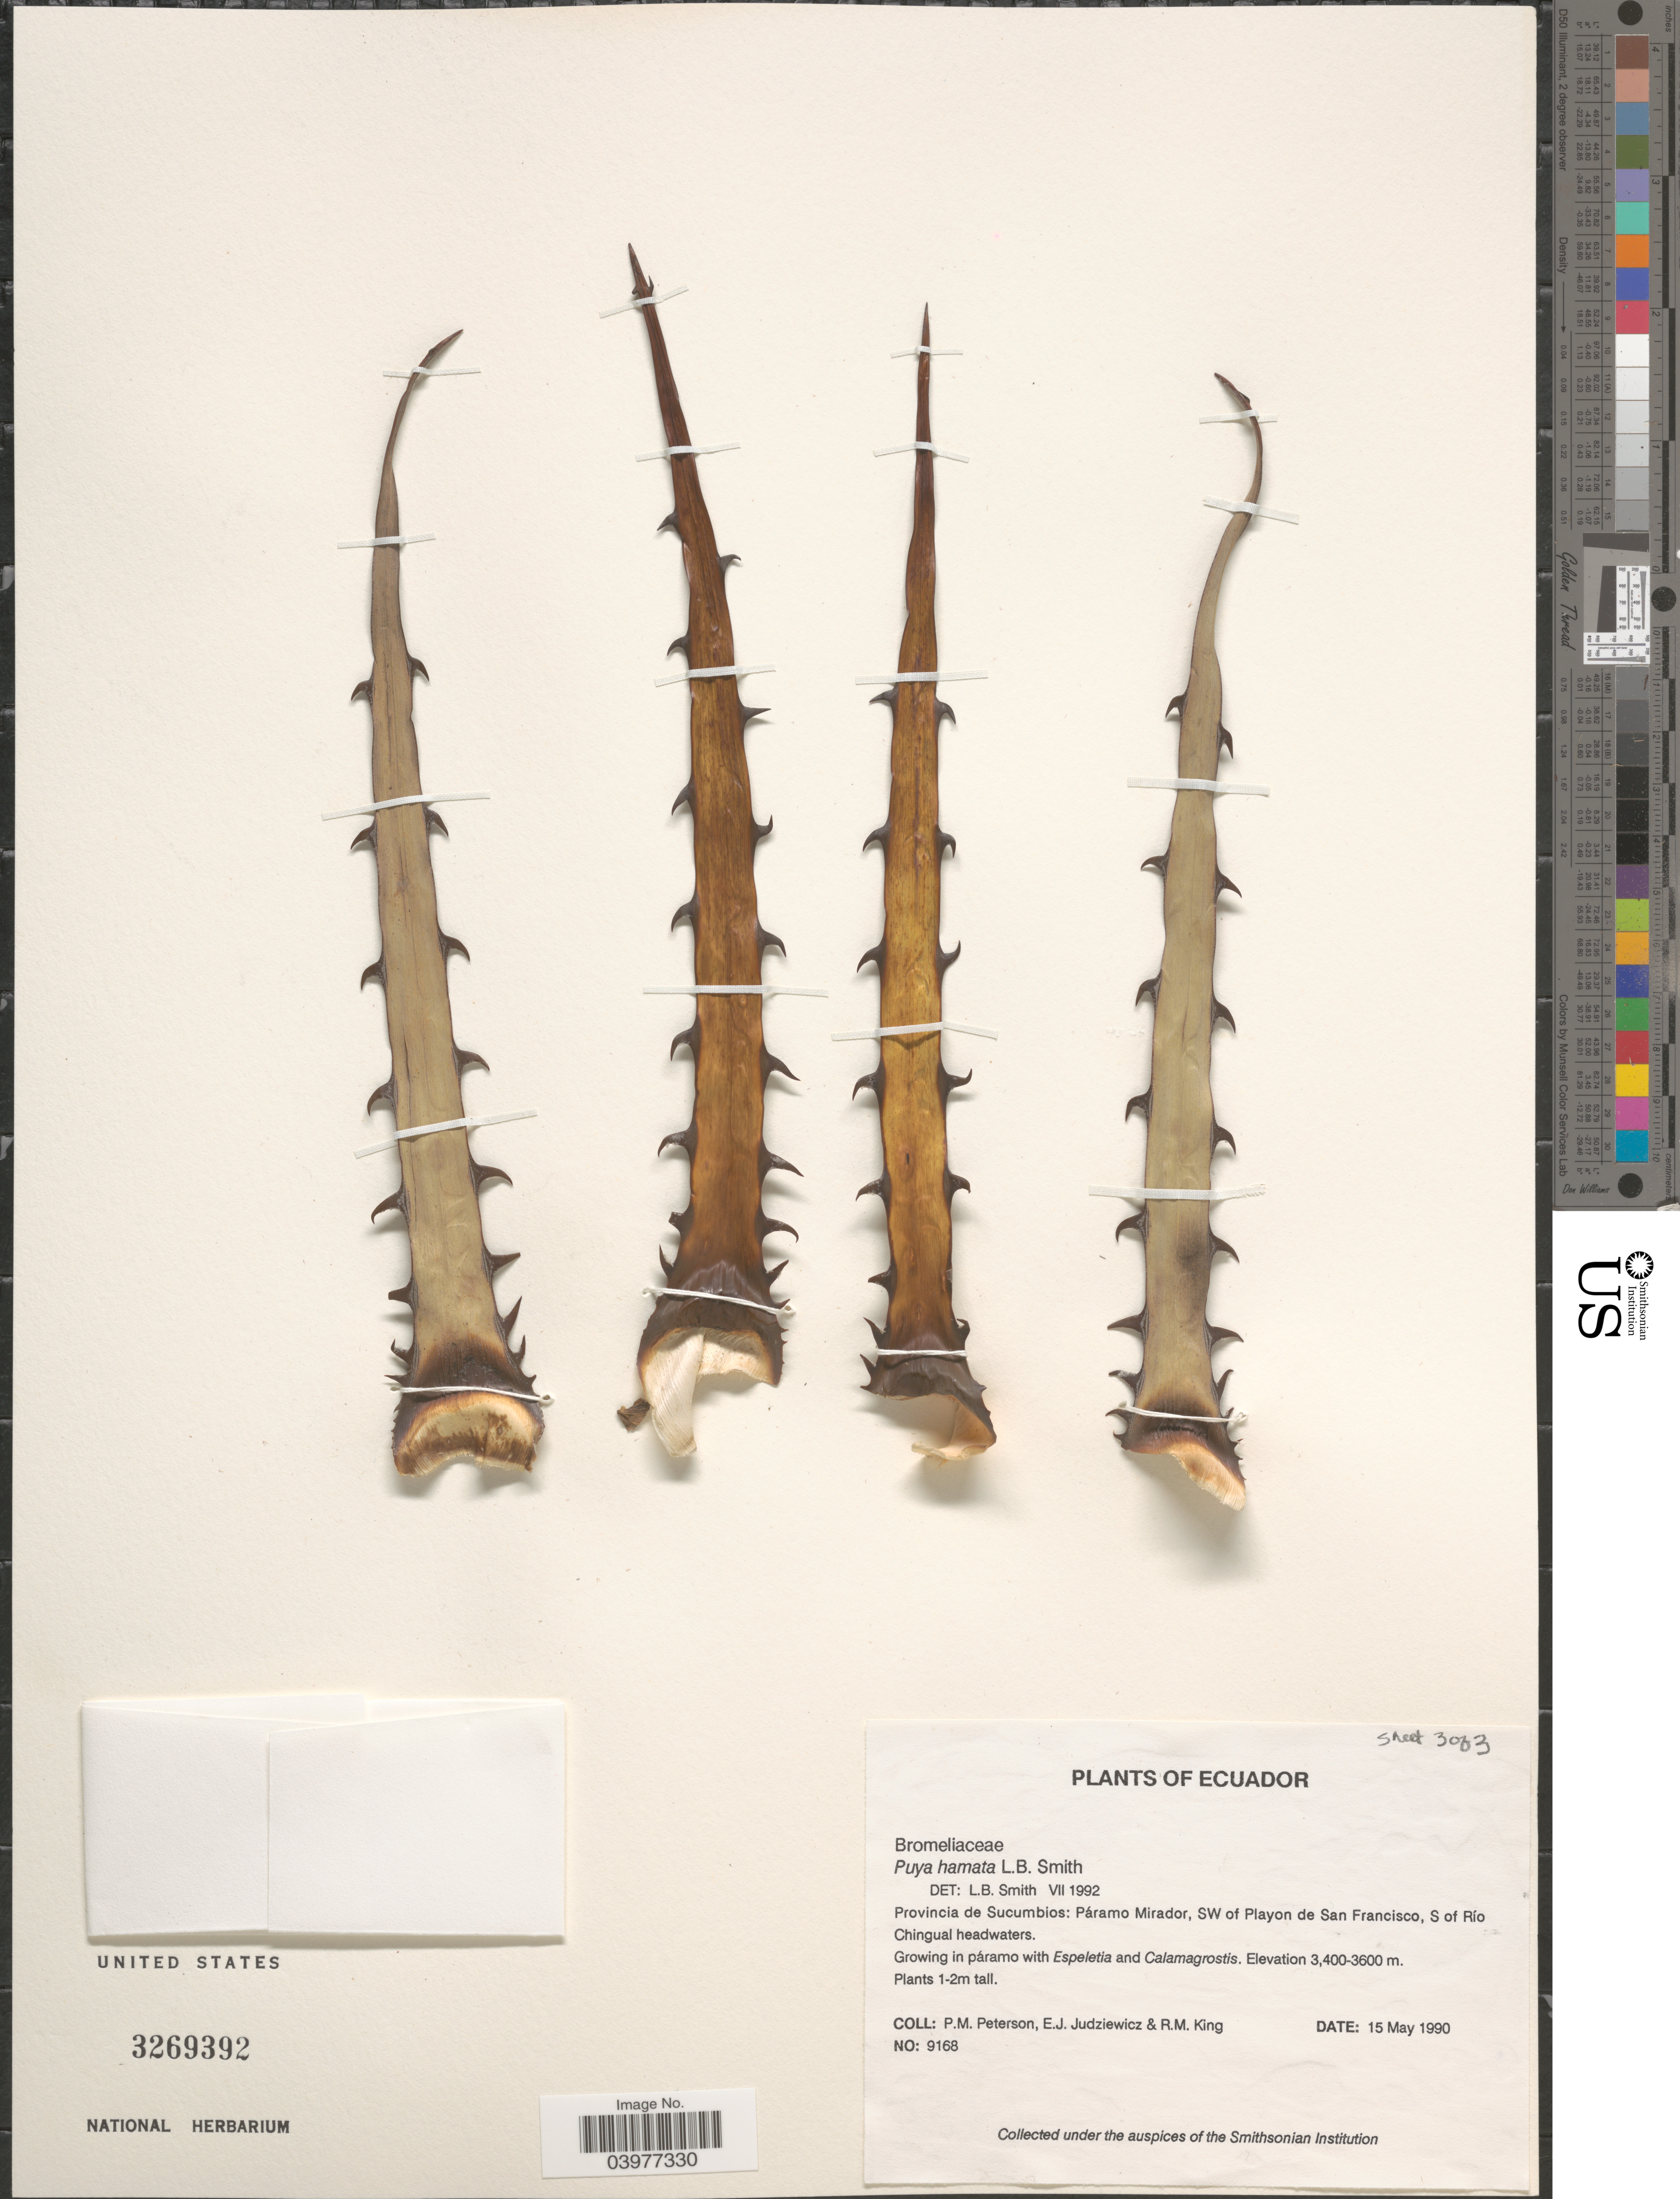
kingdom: Plantae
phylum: Tracheophyta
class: Liliopsida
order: Poales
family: Bromeliaceae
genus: Puya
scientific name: Puya hamata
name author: L.B. Sm.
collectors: P. M. Peterson, E. J. Judziewicz & R. M. King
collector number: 9168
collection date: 1990-05-15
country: Ecuador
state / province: Sucumbíos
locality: Páramo Mirador, SW of Playon de San Francisco, S of Río Chingual headwaters.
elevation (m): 3400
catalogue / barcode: US 3269392